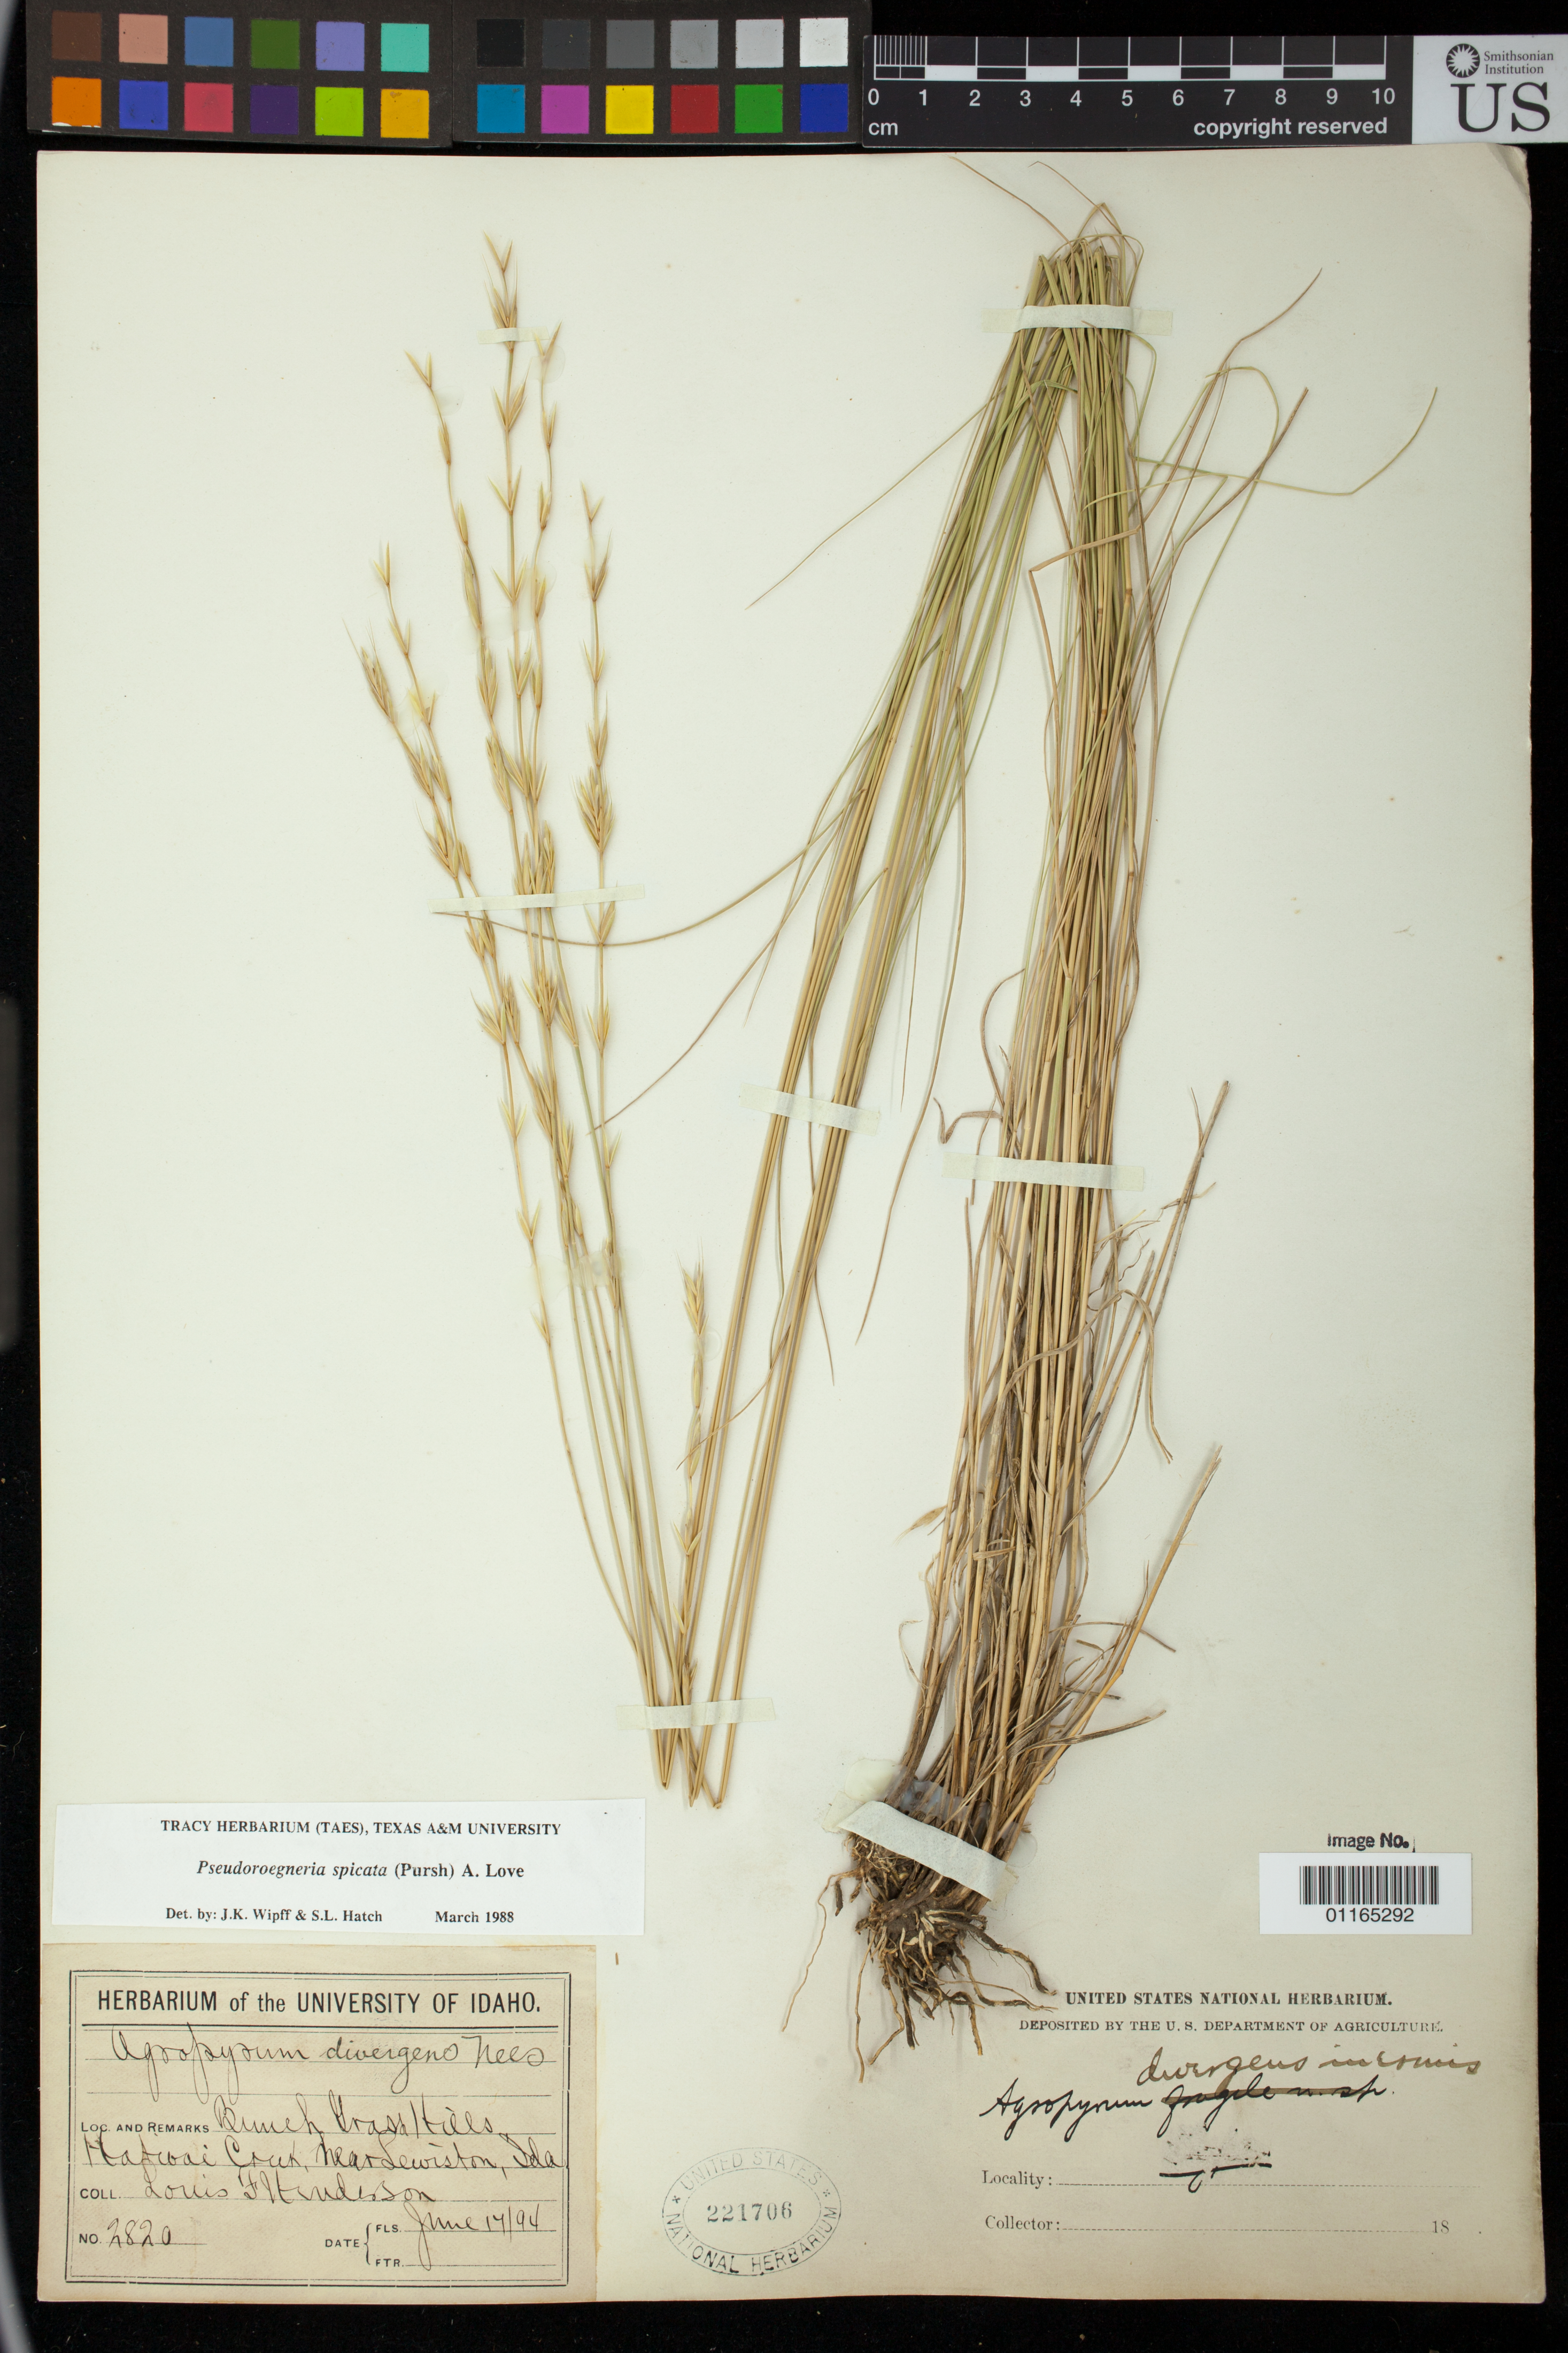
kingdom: Plantae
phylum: Tracheophyta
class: Liliopsida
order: Poales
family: Poaceae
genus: Agropyron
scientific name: Agropyron divergens var. inerme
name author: Scribn. & J.G. Sm.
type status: Syntype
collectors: L. F. Henderson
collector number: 2820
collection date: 1894-06-17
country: United States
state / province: Idaho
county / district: Nez Perce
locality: Hatioae [?] Creek, near Lewiston, Idaho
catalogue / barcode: US 221706